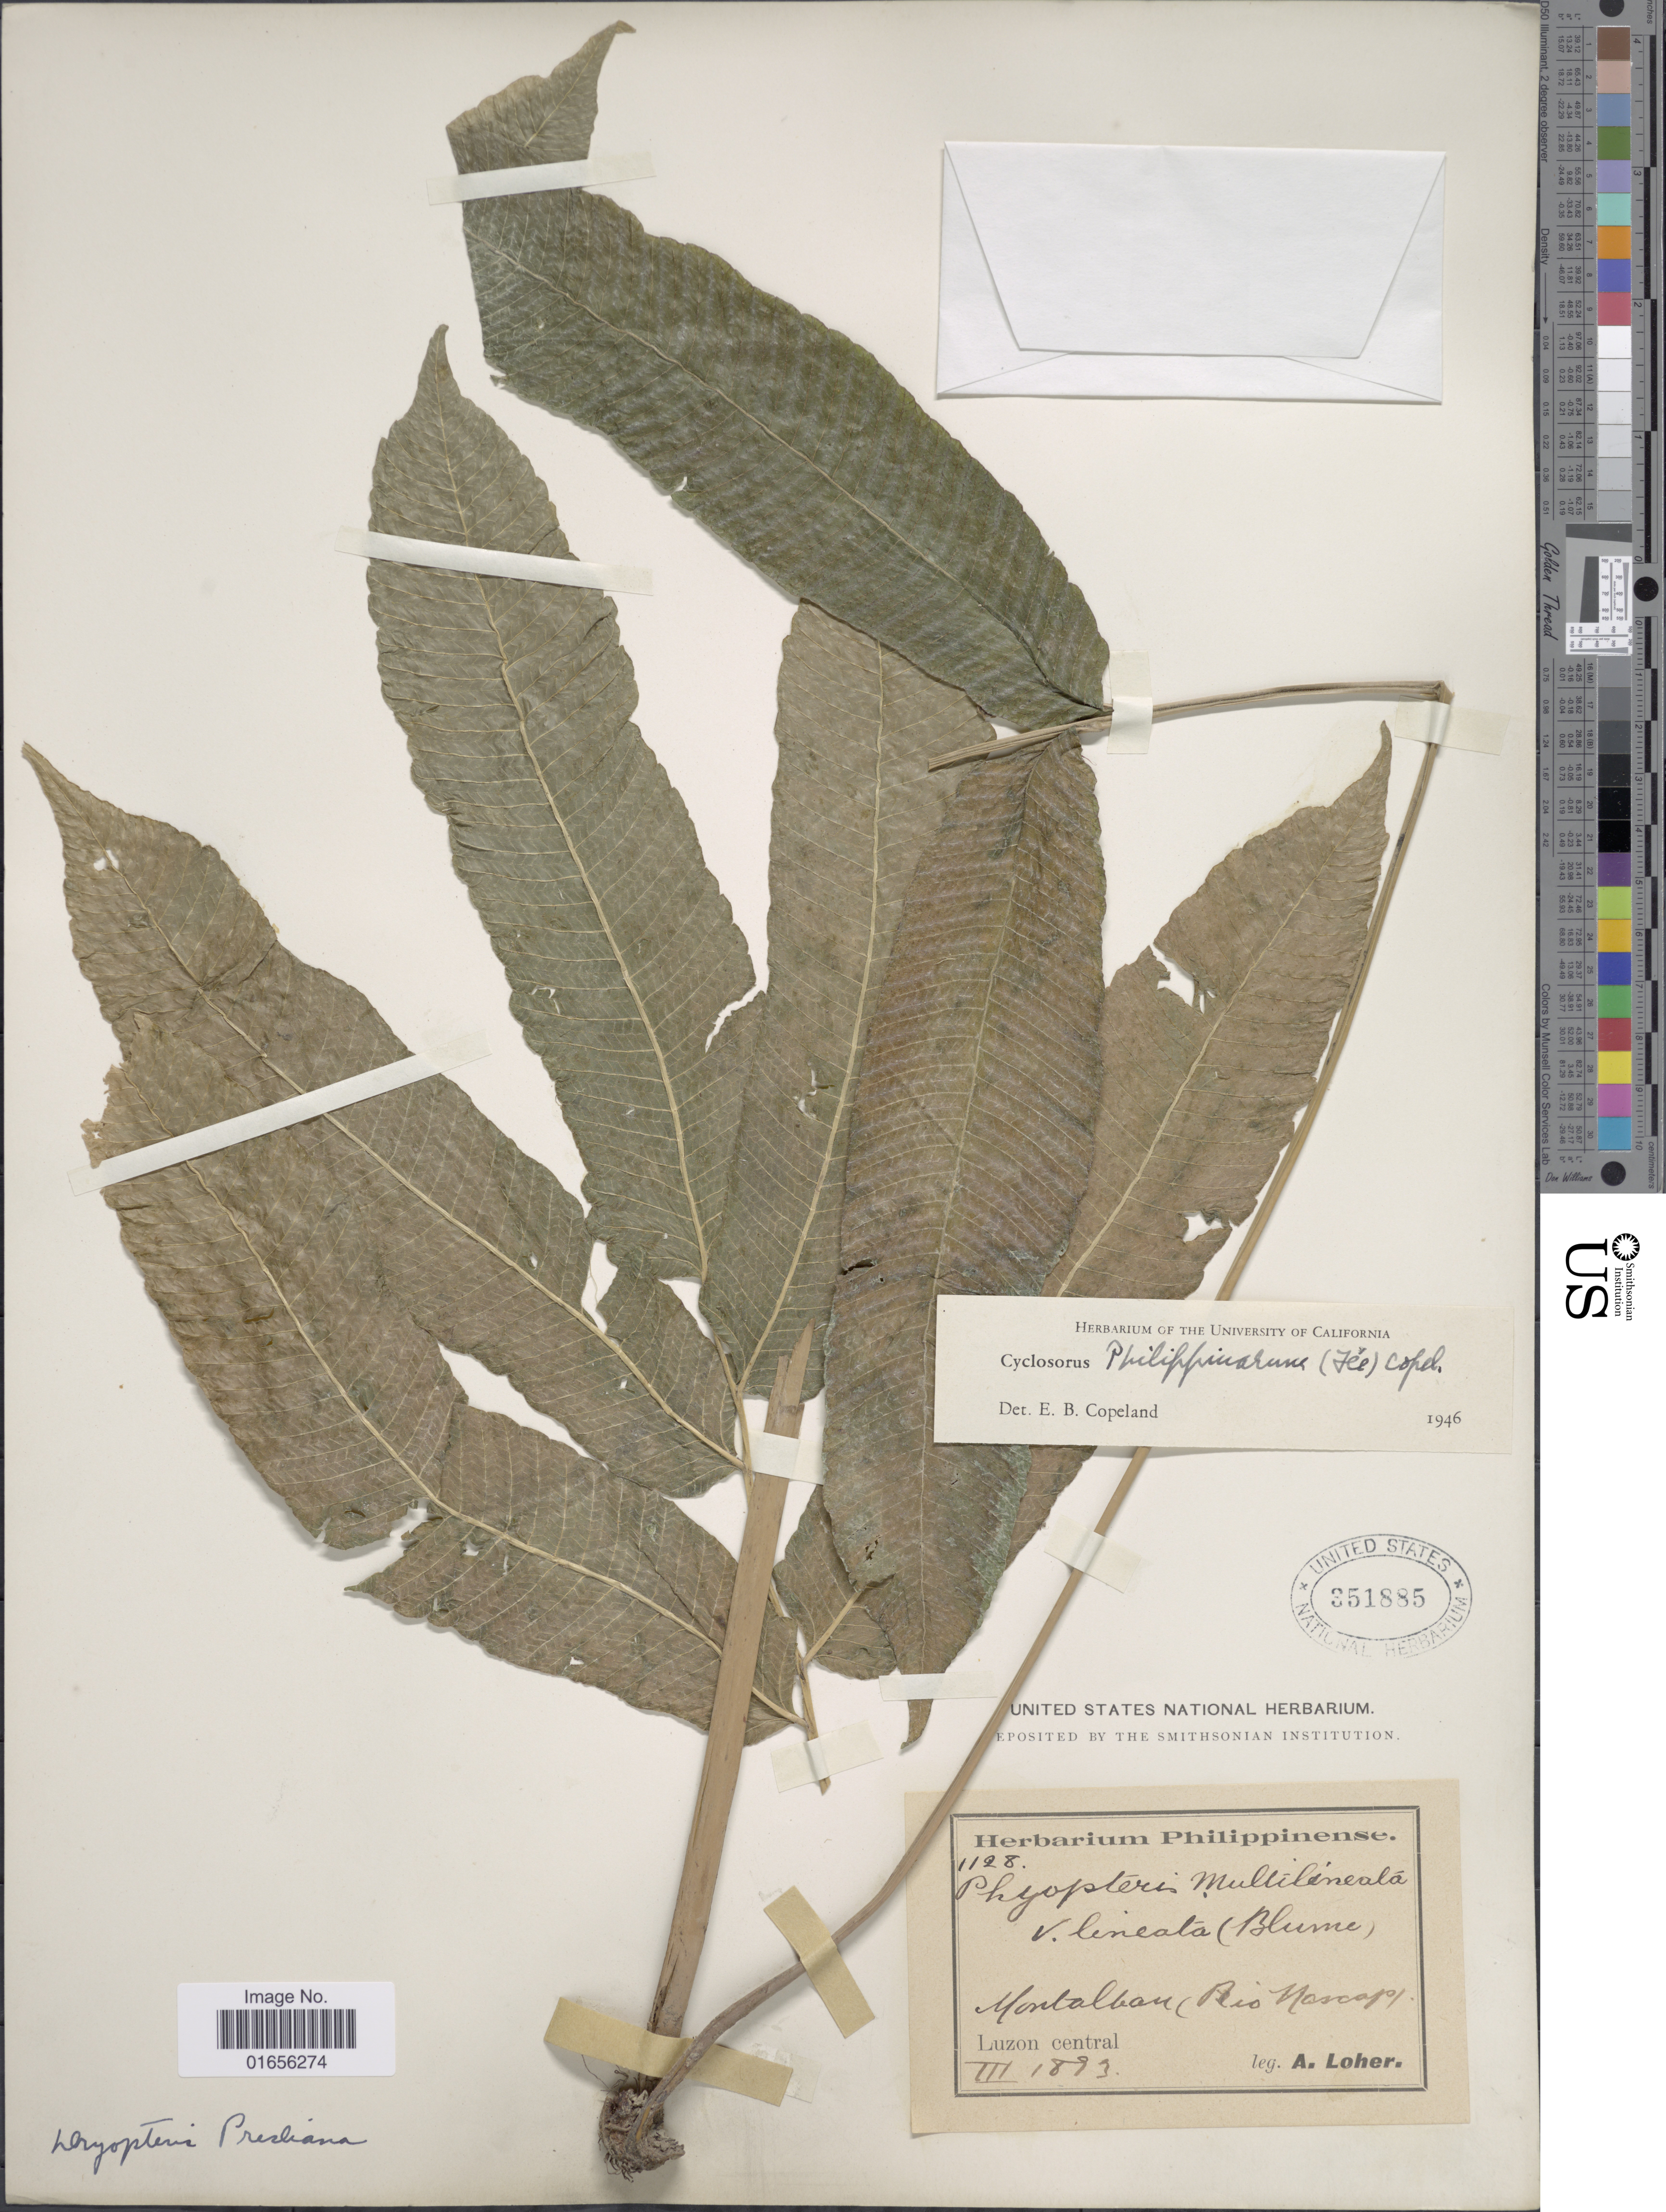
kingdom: Plantae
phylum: Tracheophyta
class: Polypodiopsida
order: Polypodiales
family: Thelypteridaceae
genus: Pronephrium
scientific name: Pronephrium philippinarum comb. ined.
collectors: A. Loher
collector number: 1128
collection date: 1883-03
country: Philippines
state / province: Central Luzon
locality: Montalban ( Rio Nascapo) Luzon central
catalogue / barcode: US 351885